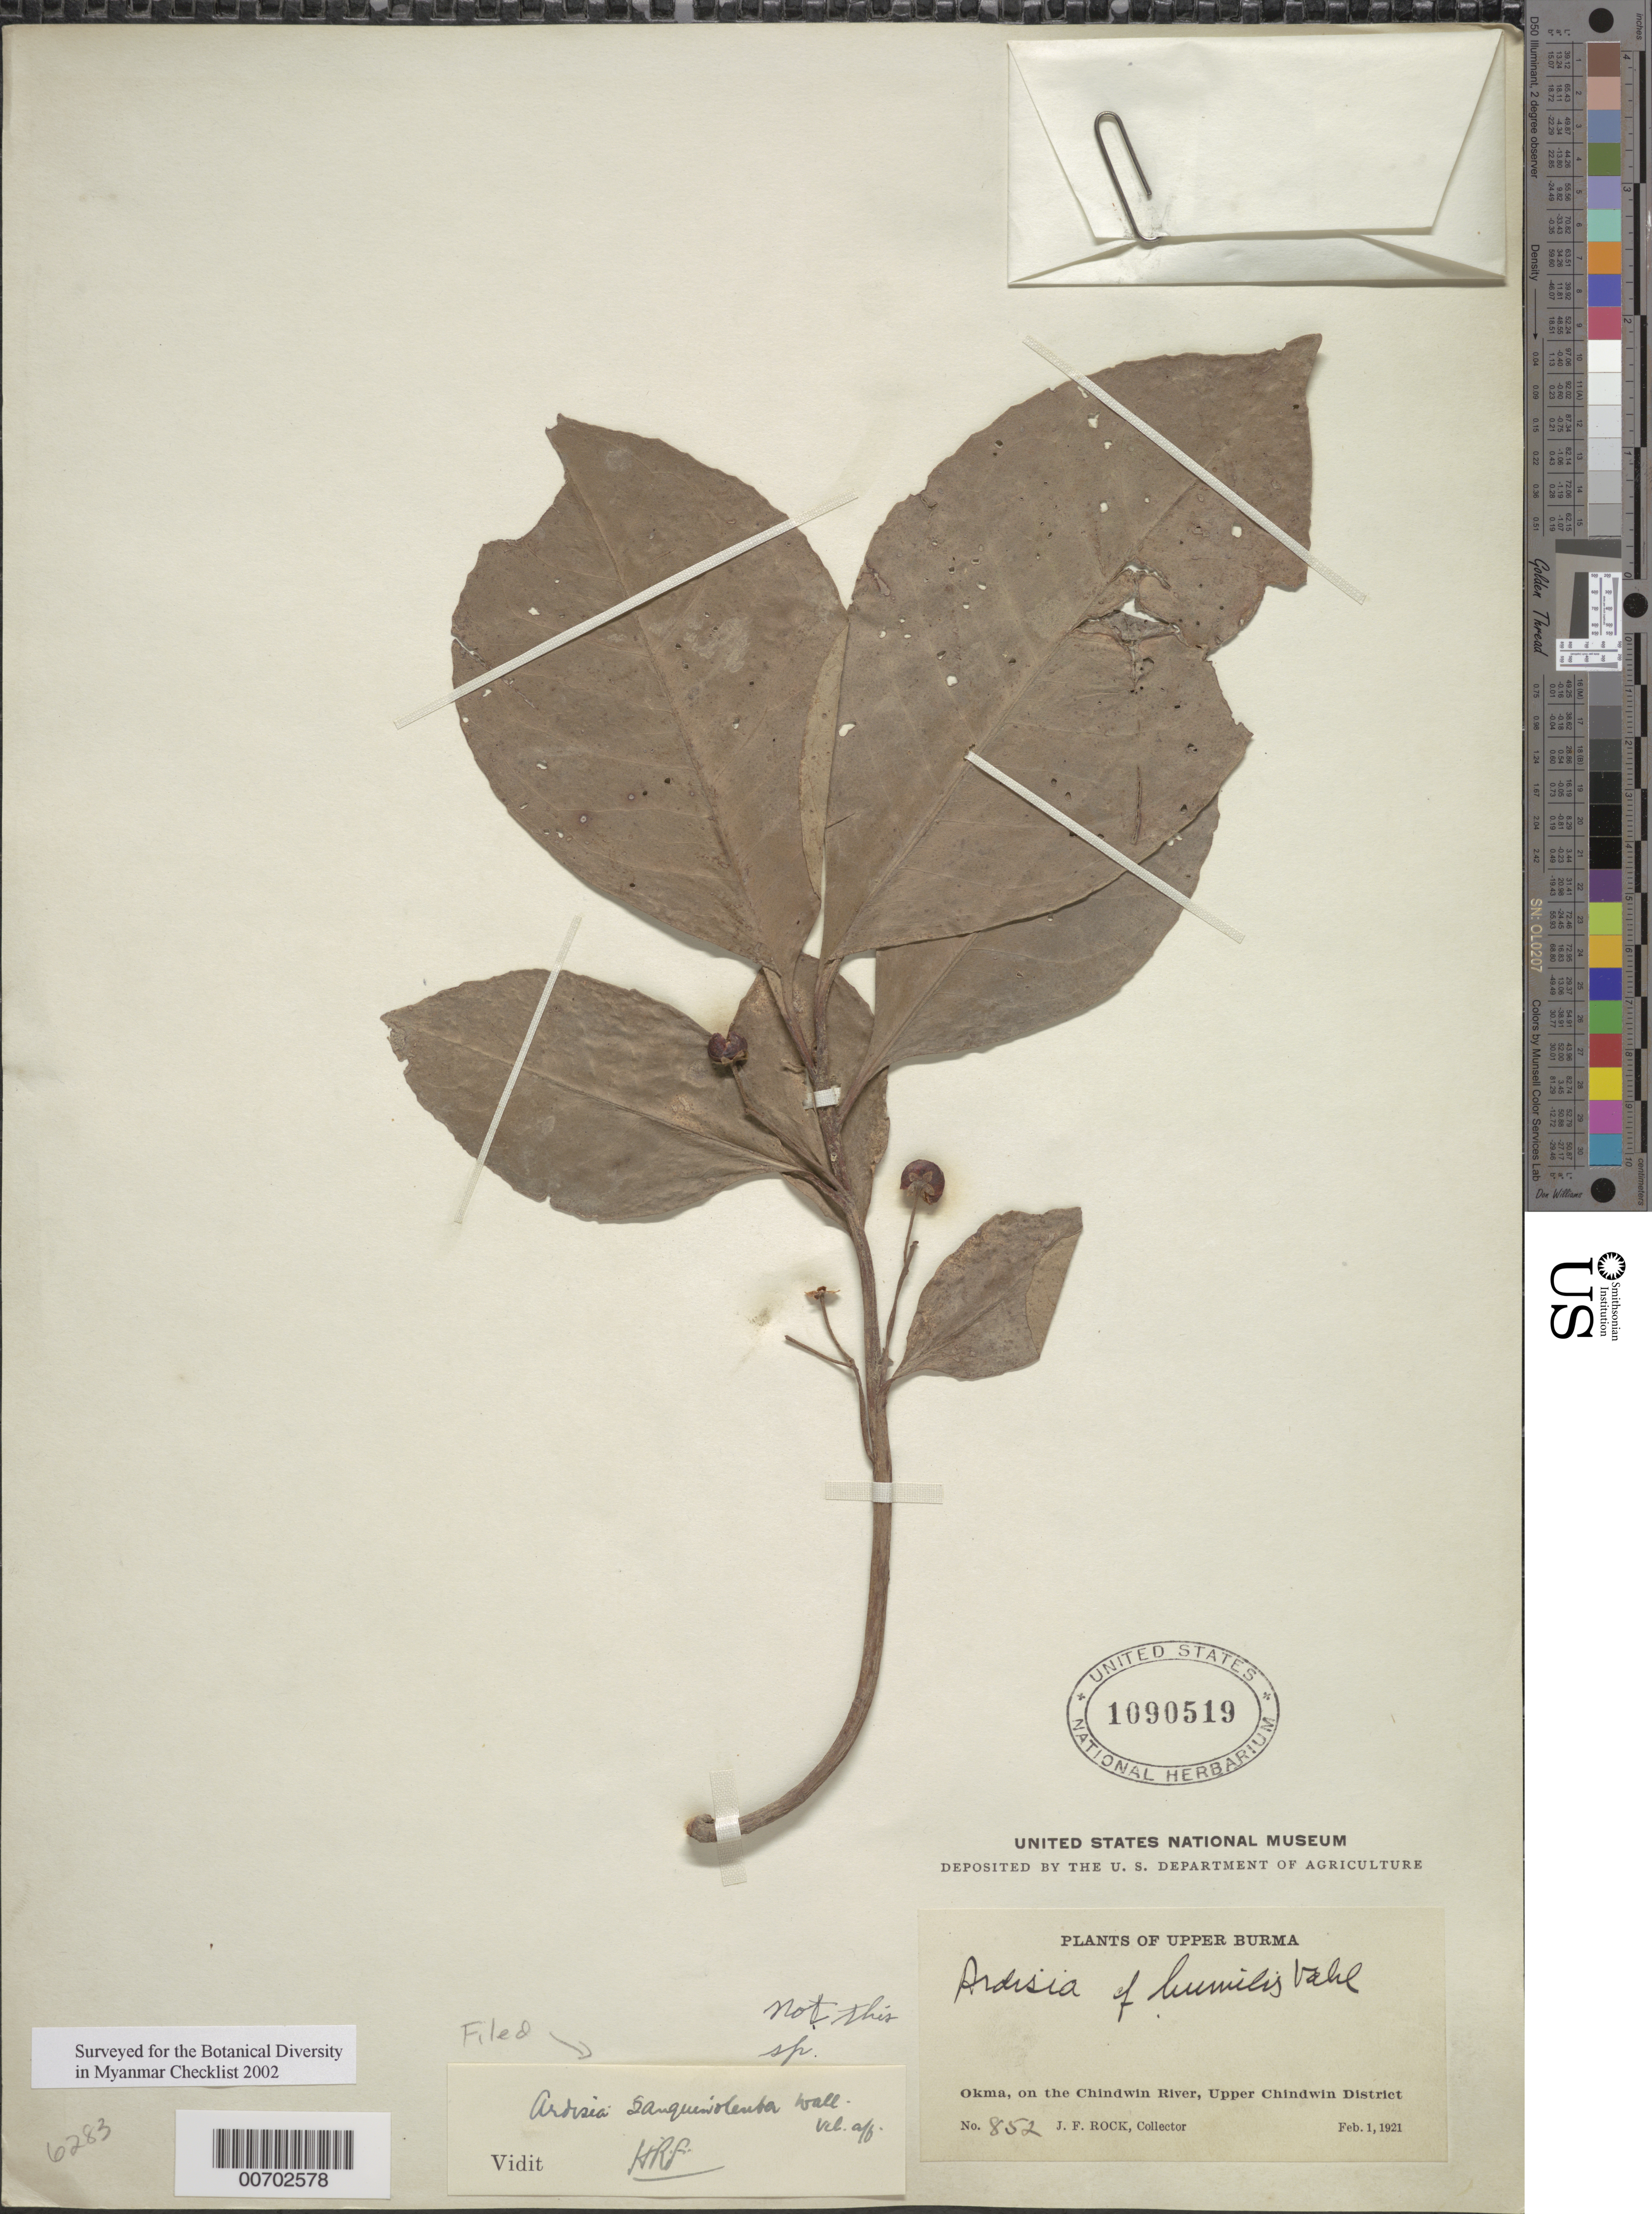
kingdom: Plantae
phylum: Tracheophyta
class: Magnoliopsida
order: Ericales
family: Primulaceae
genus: Ardisia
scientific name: Ardisia wallichii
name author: A. DC.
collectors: J. F. Rock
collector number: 852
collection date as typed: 01 Feb 1921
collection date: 1921-02-01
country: Myanmar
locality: Upper Chindwin Dist., Okma, Chindwin R.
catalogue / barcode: US 1090519